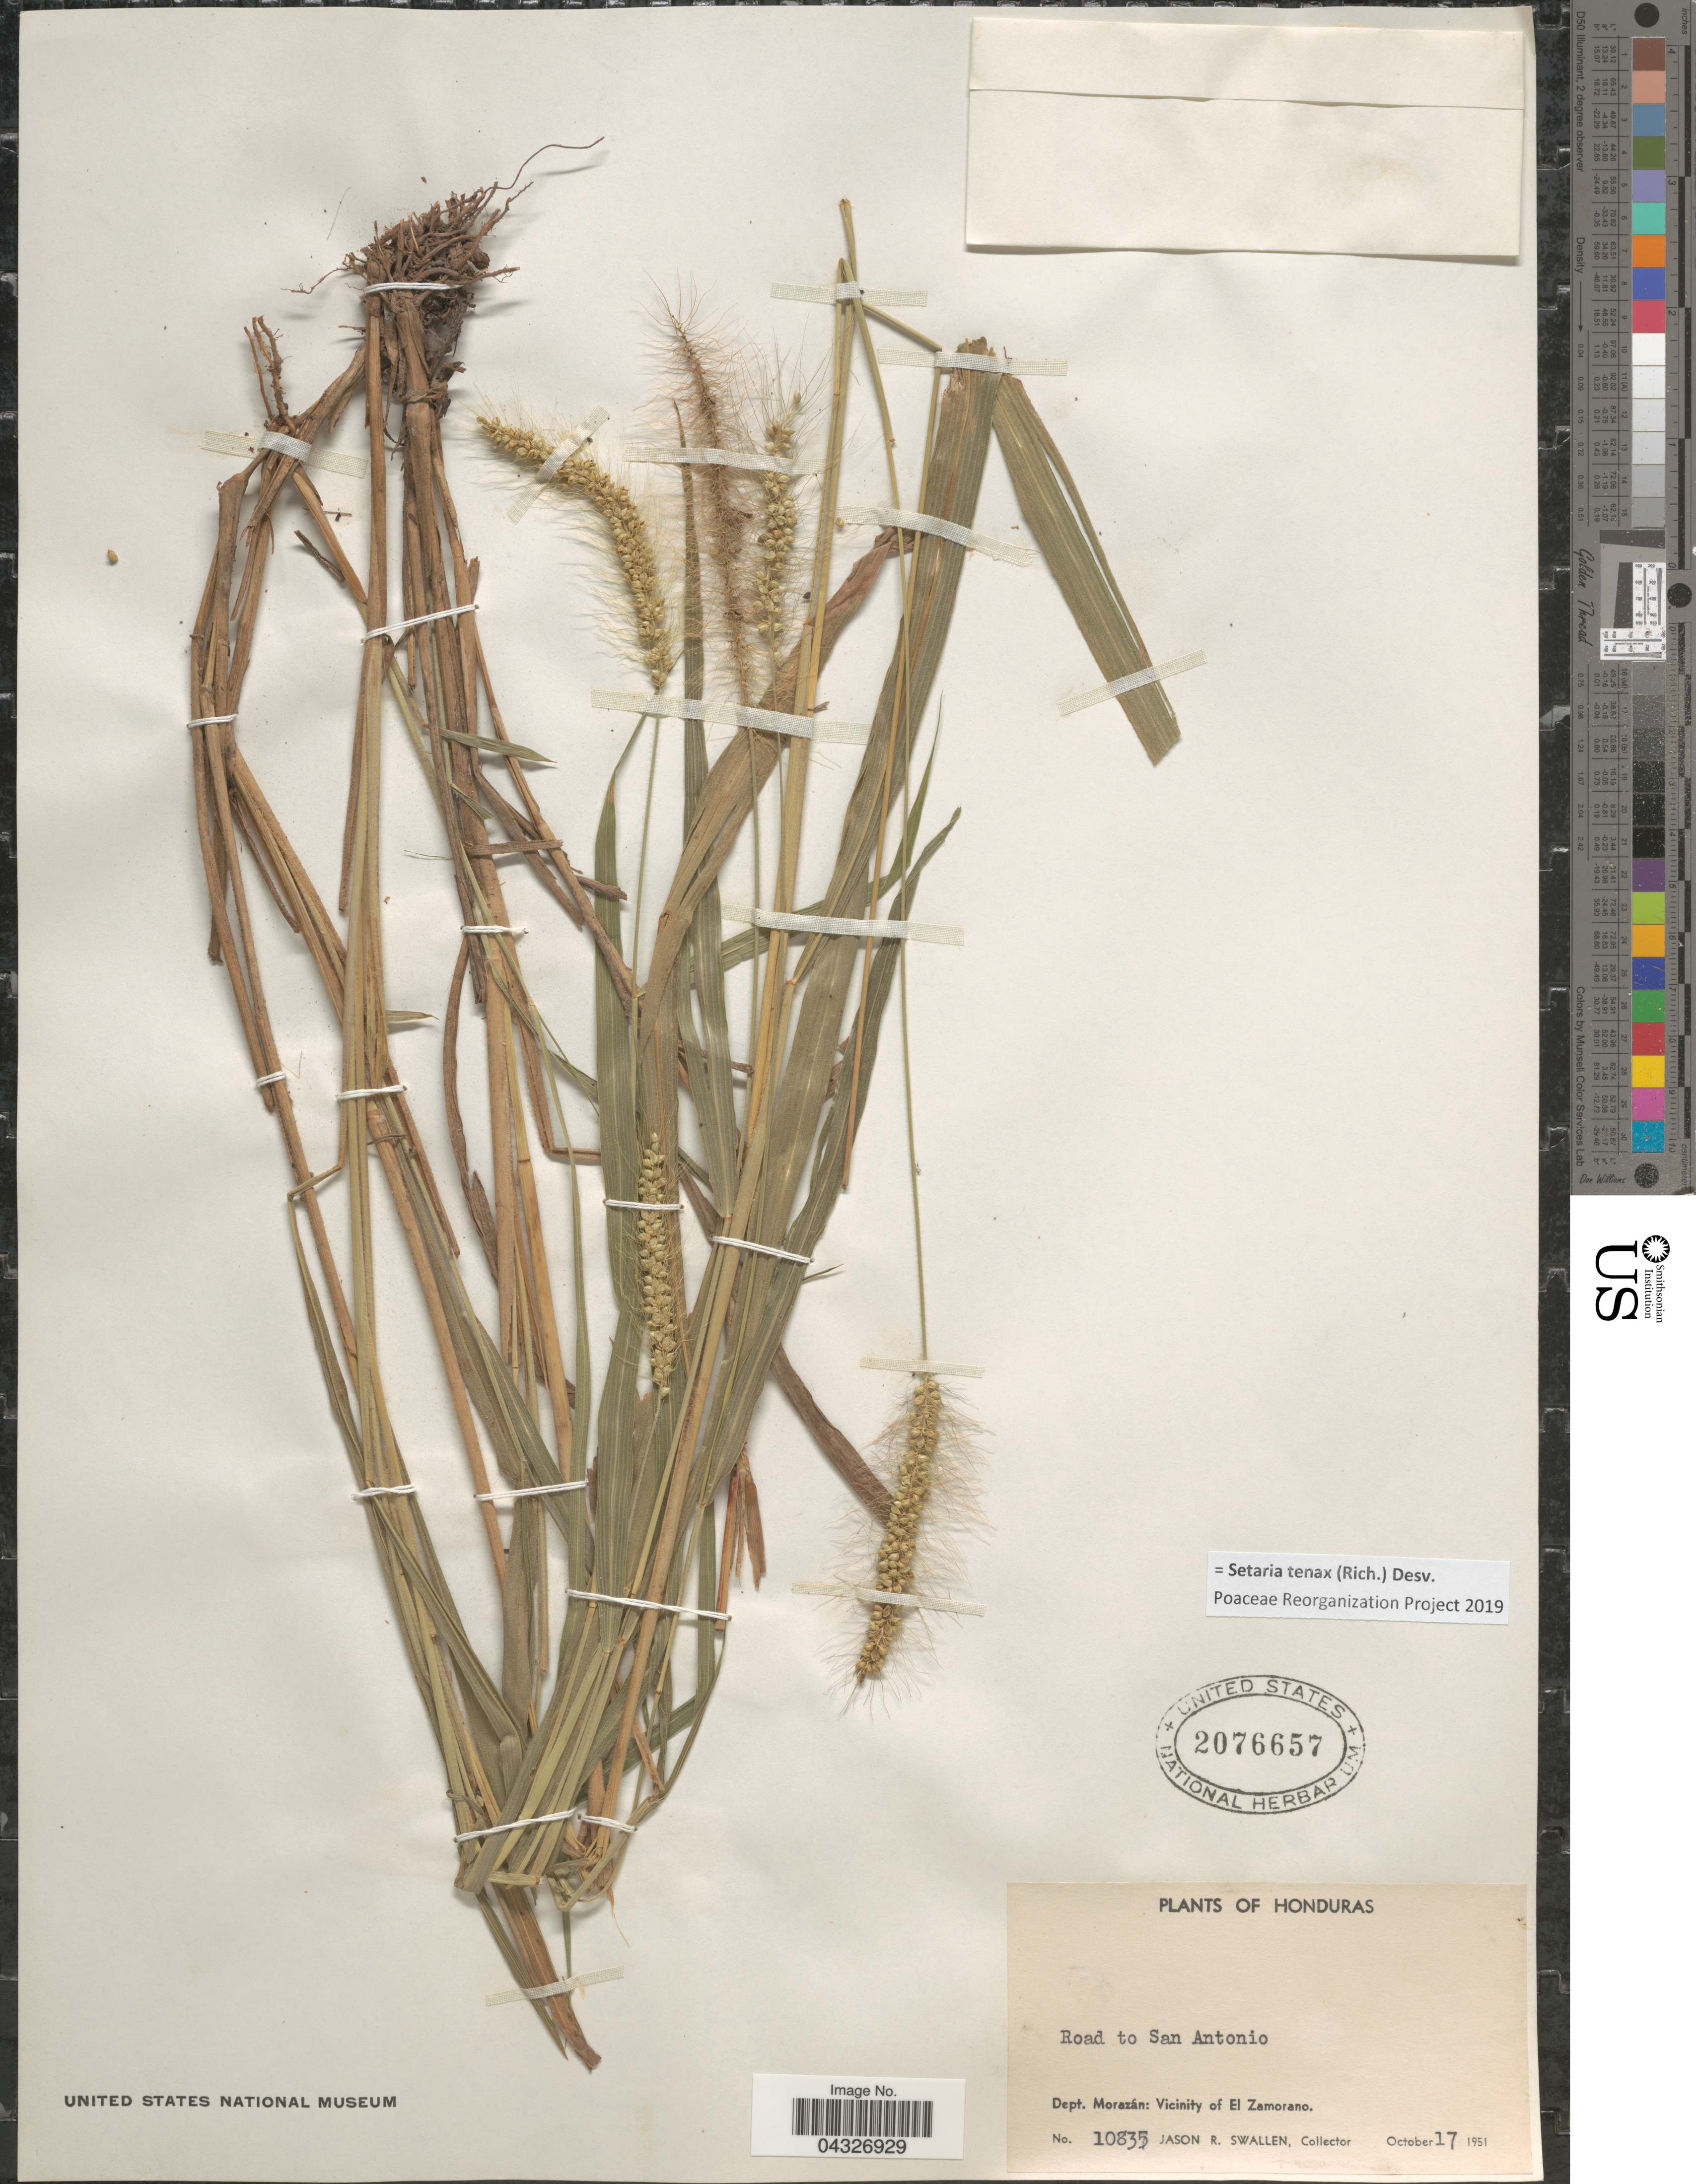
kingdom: Plantae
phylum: Tracheophyta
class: Liliopsida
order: Poales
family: Poaceae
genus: Setaria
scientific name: Setaria tenax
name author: (Rich.) Desv.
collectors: J. R. Swallen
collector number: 10835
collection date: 1951-10-17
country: Honduras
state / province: Fco. Morazán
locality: Road to San Antonio. Dept. Morazán: Vicinity of El Zamorano.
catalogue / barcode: US 2076657